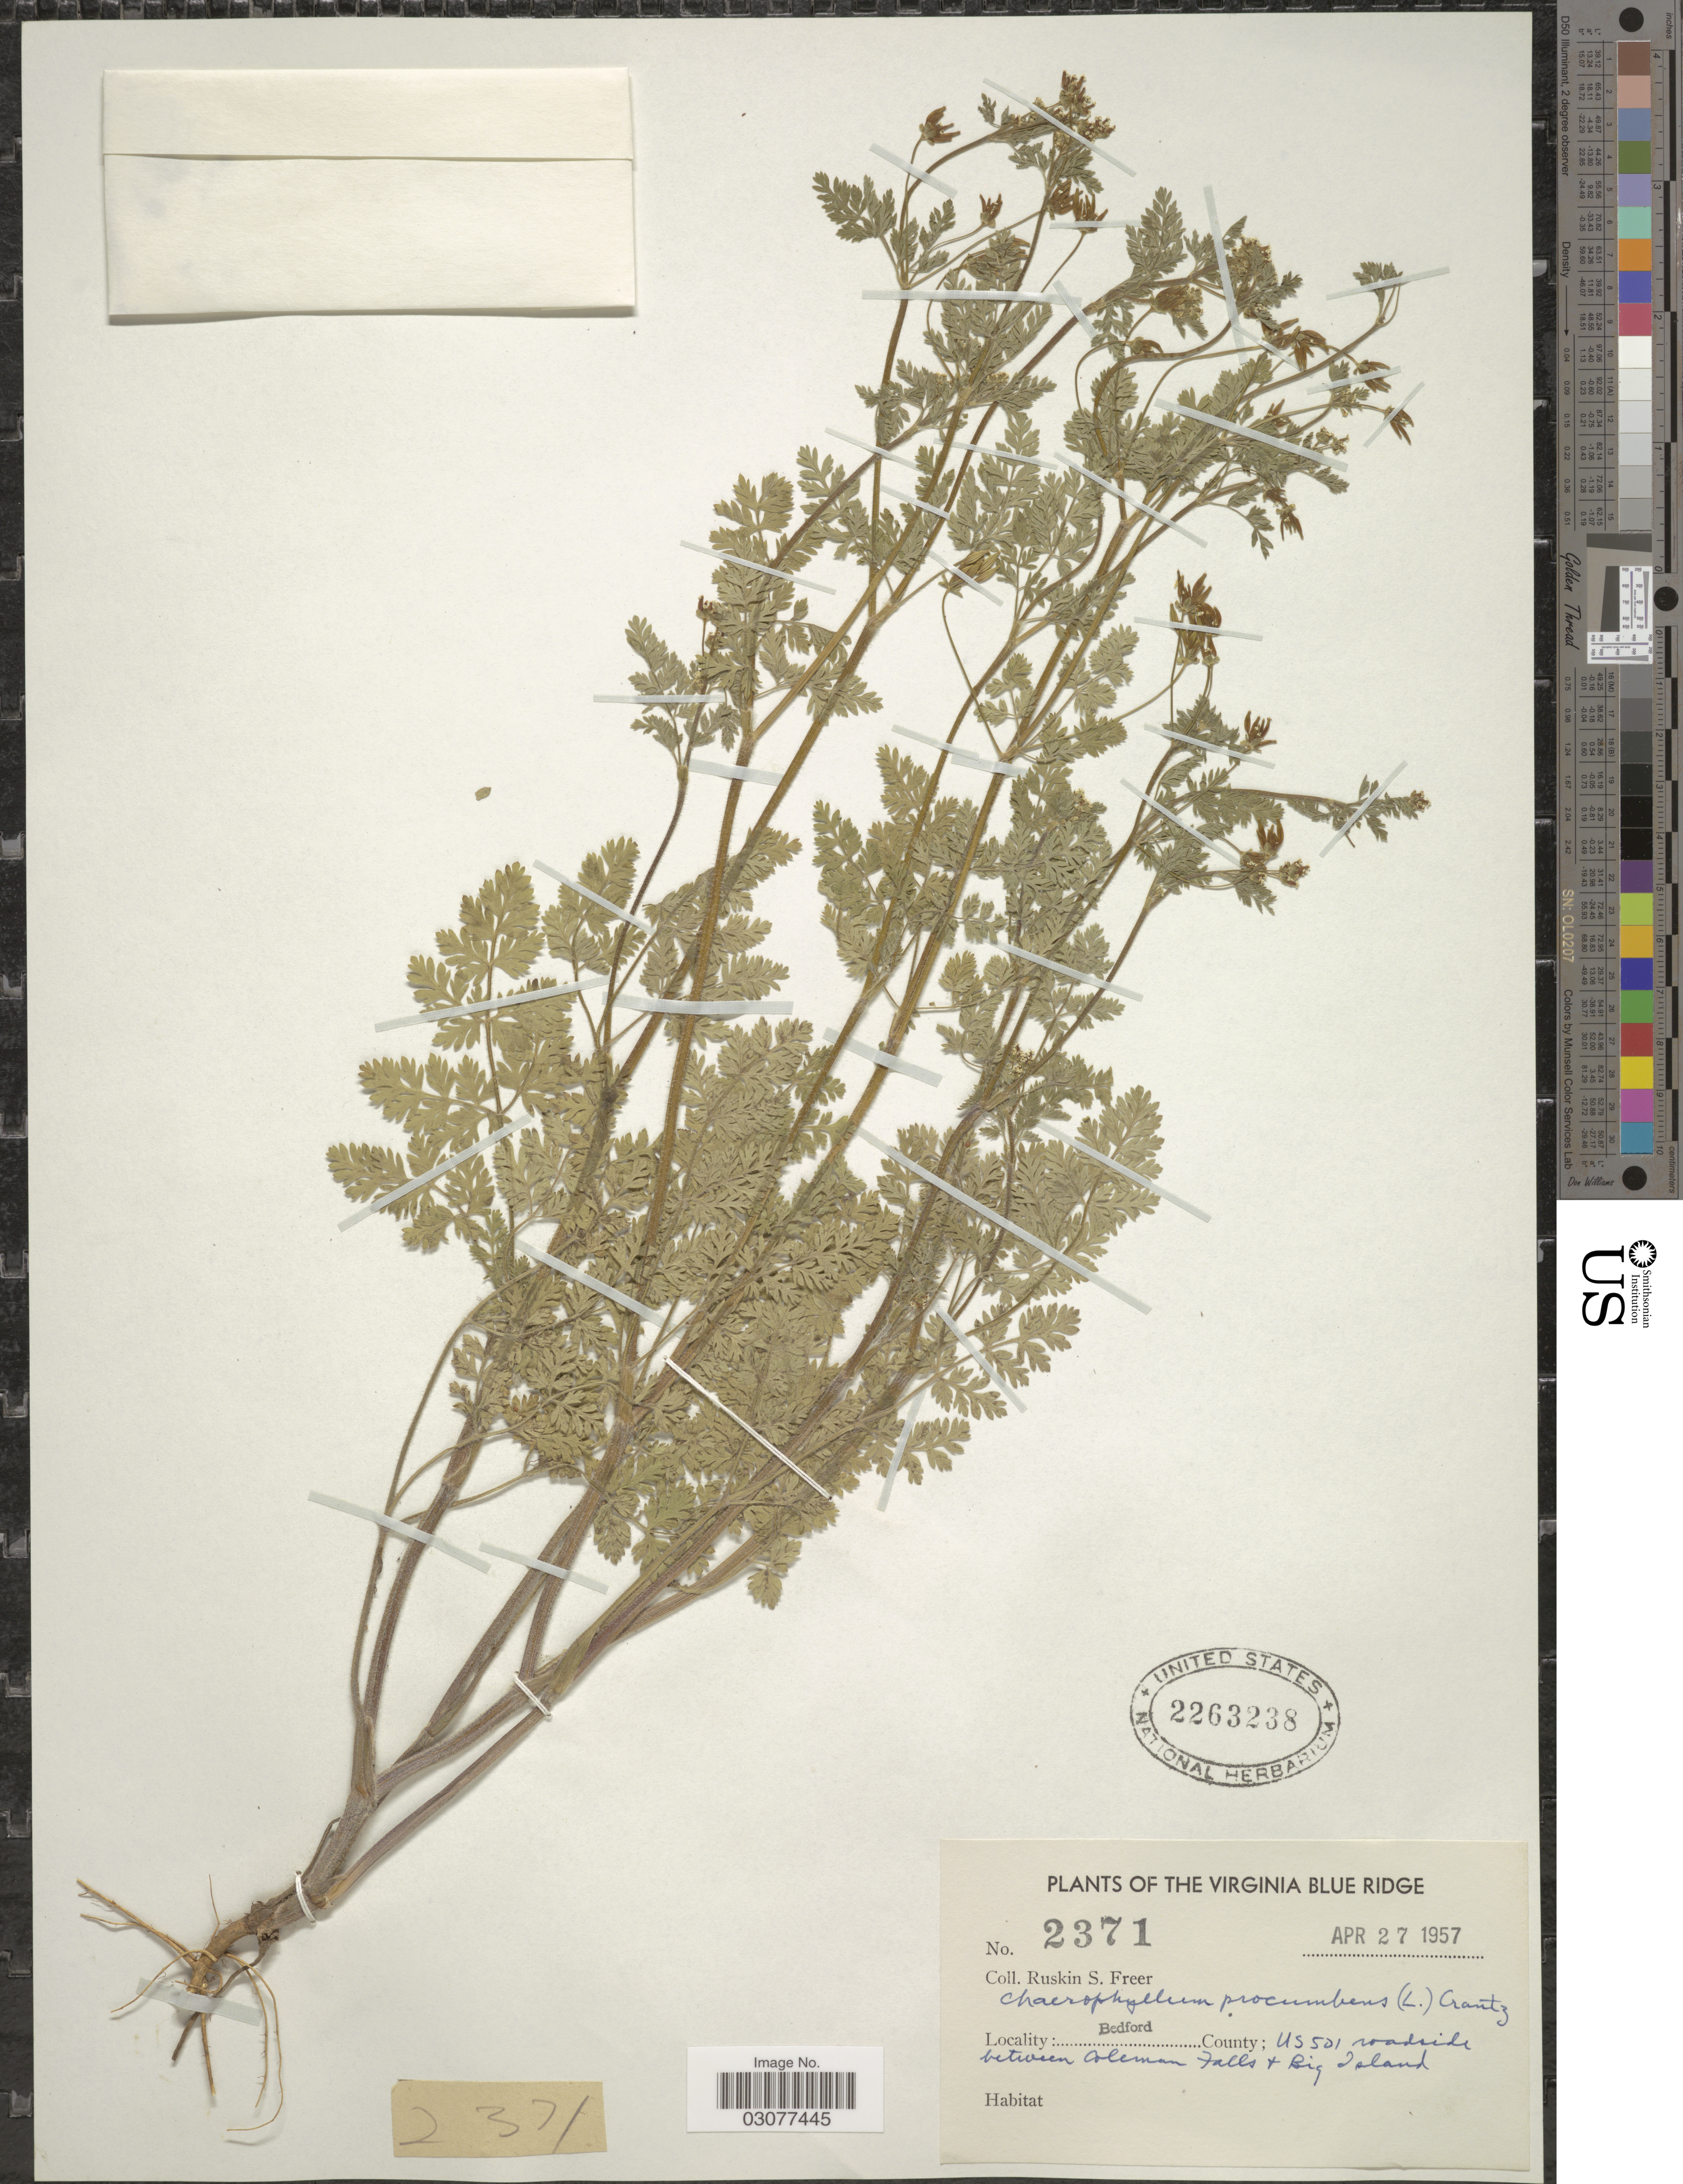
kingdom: Plantae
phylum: Tracheophyta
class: Magnoliopsida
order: Apiales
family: Apiaceae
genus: Chaerophyllum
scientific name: Chaerophyllum tainturieri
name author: Hook.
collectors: R. Freer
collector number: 2371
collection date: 1957-04-27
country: United States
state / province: Virginia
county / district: Bedford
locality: The Virginia Blue Ridge, Bedford County; US 501 roadside between Coleman Falls & Big Island.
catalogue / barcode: US 2263238